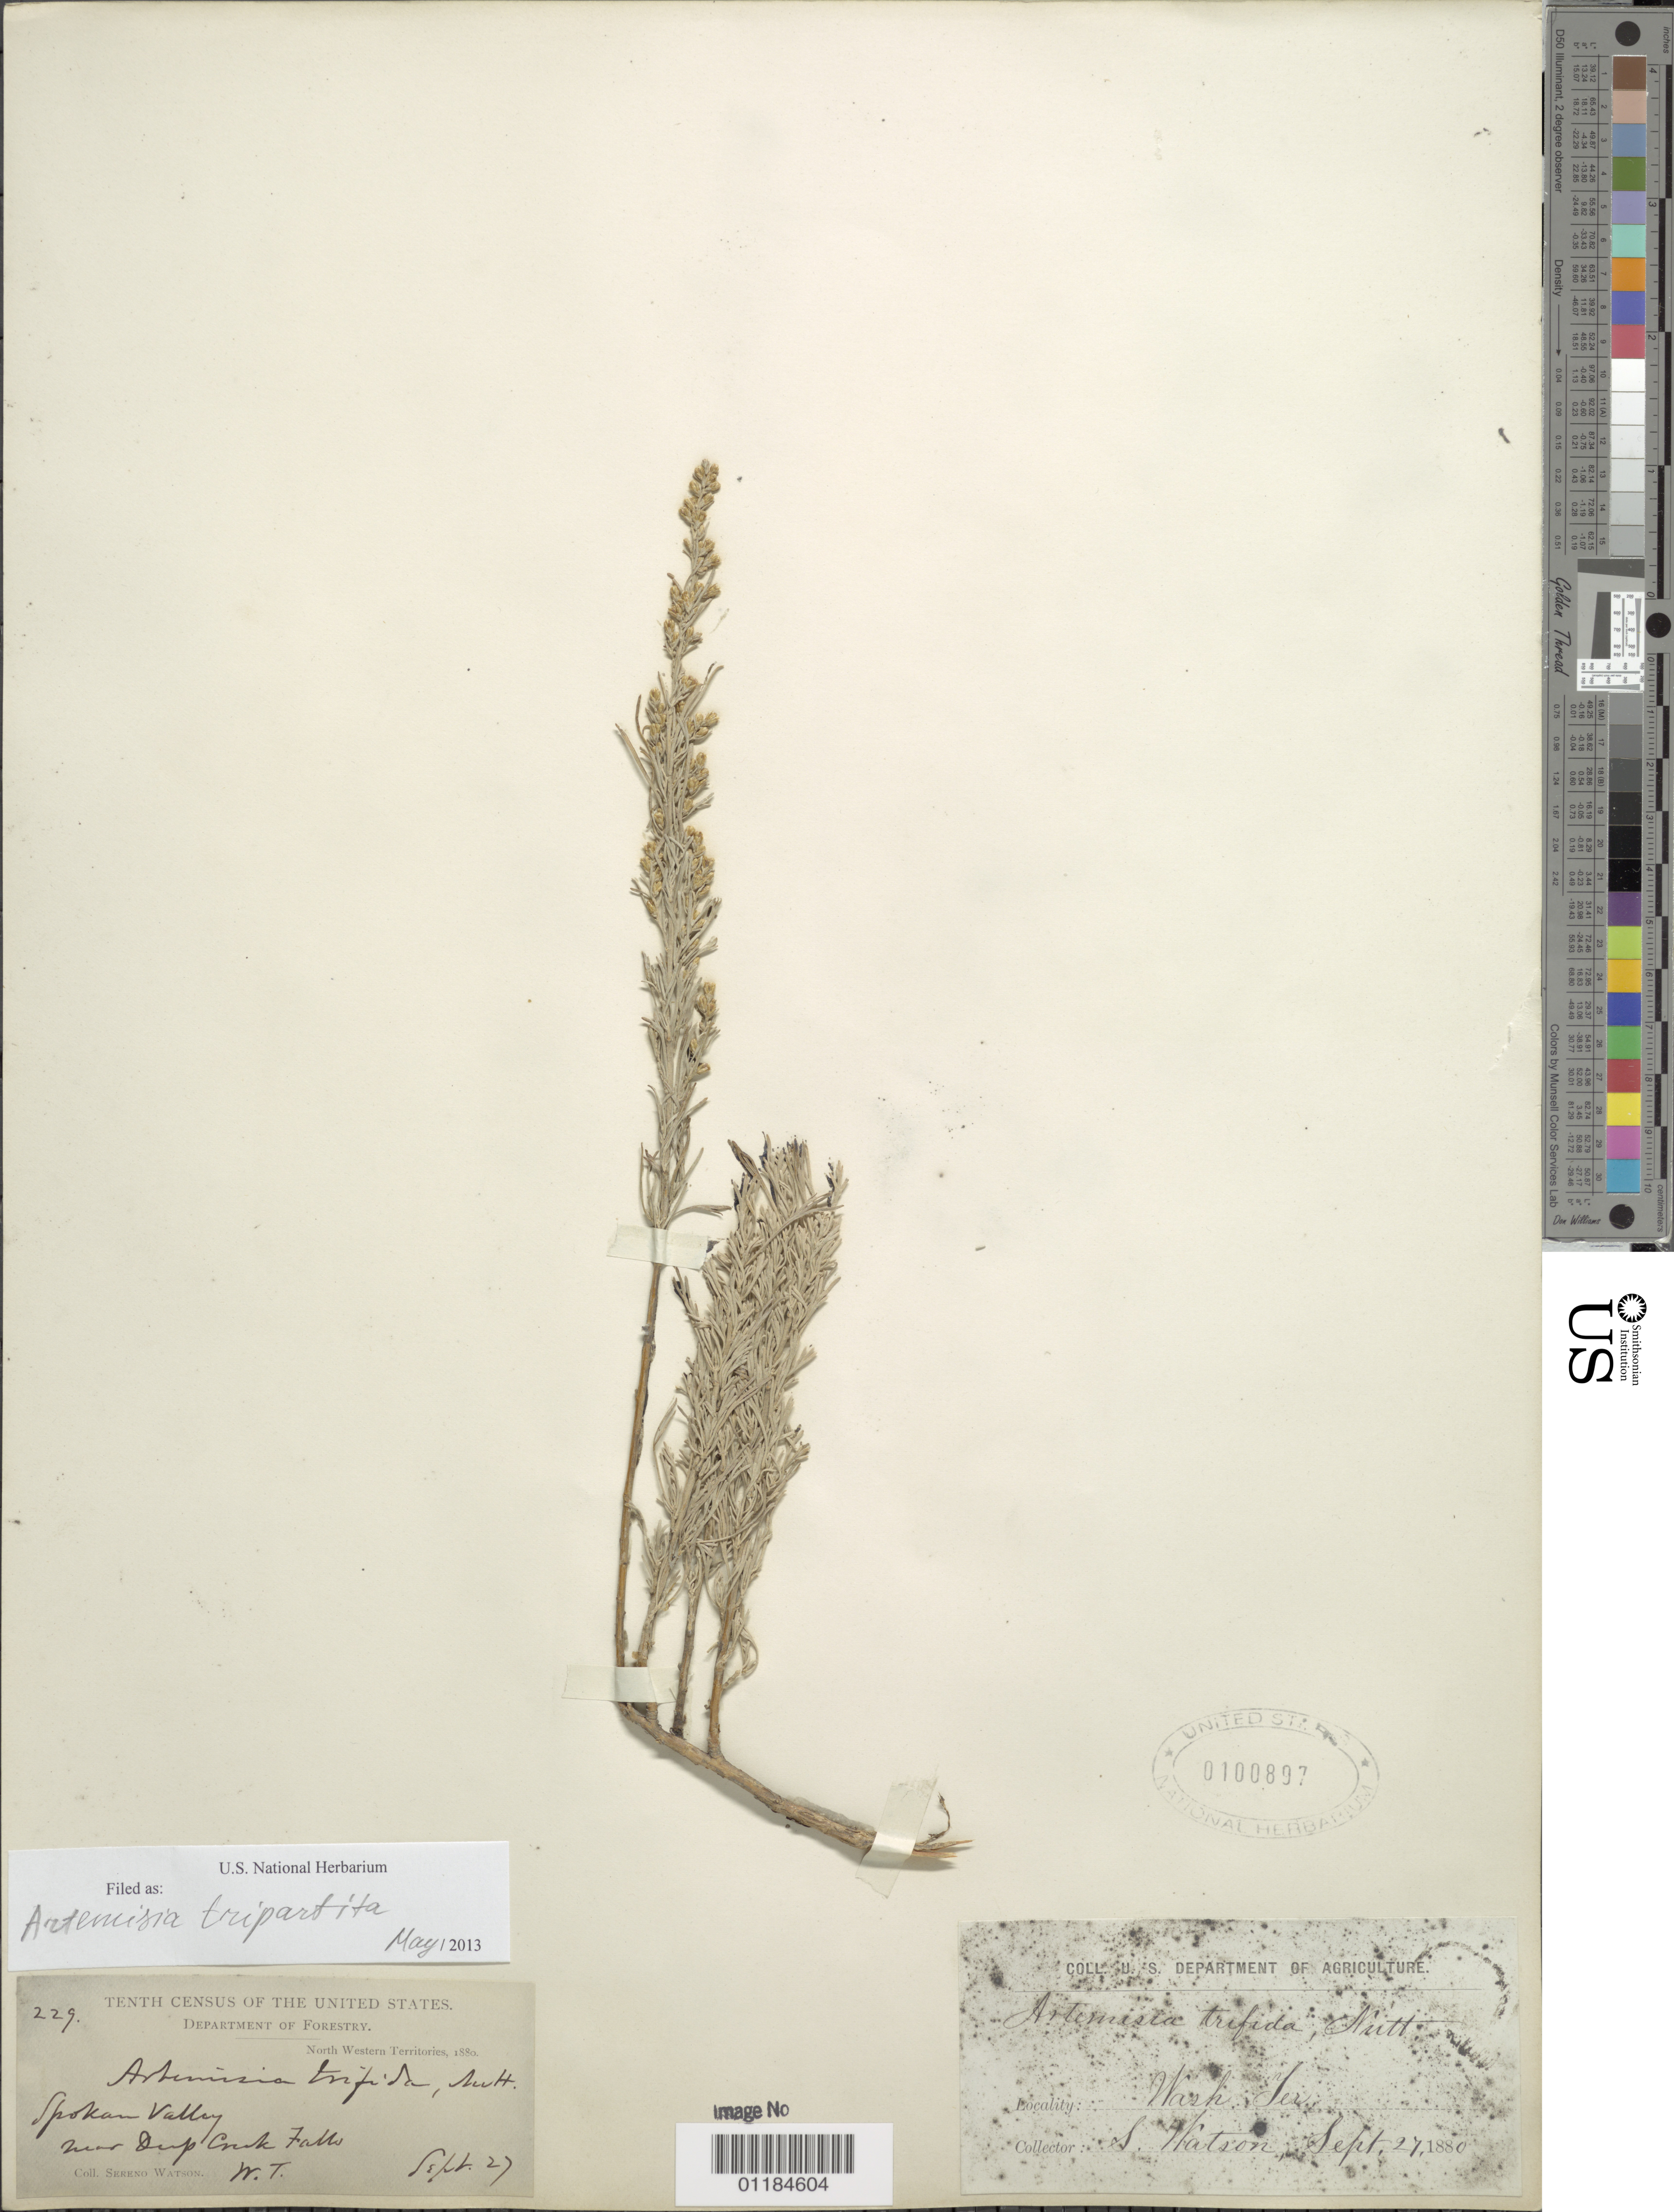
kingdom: Plantae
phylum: Tracheophyta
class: Magnoliopsida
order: Asterales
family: Asteraceae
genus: Artemisia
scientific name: Artemisia tripartita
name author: Rydb.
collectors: S. Watson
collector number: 229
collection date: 1880-09-27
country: United States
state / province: Washington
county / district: Spokane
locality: Spokane Valley, near Deep Creek Falls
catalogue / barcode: US 100897